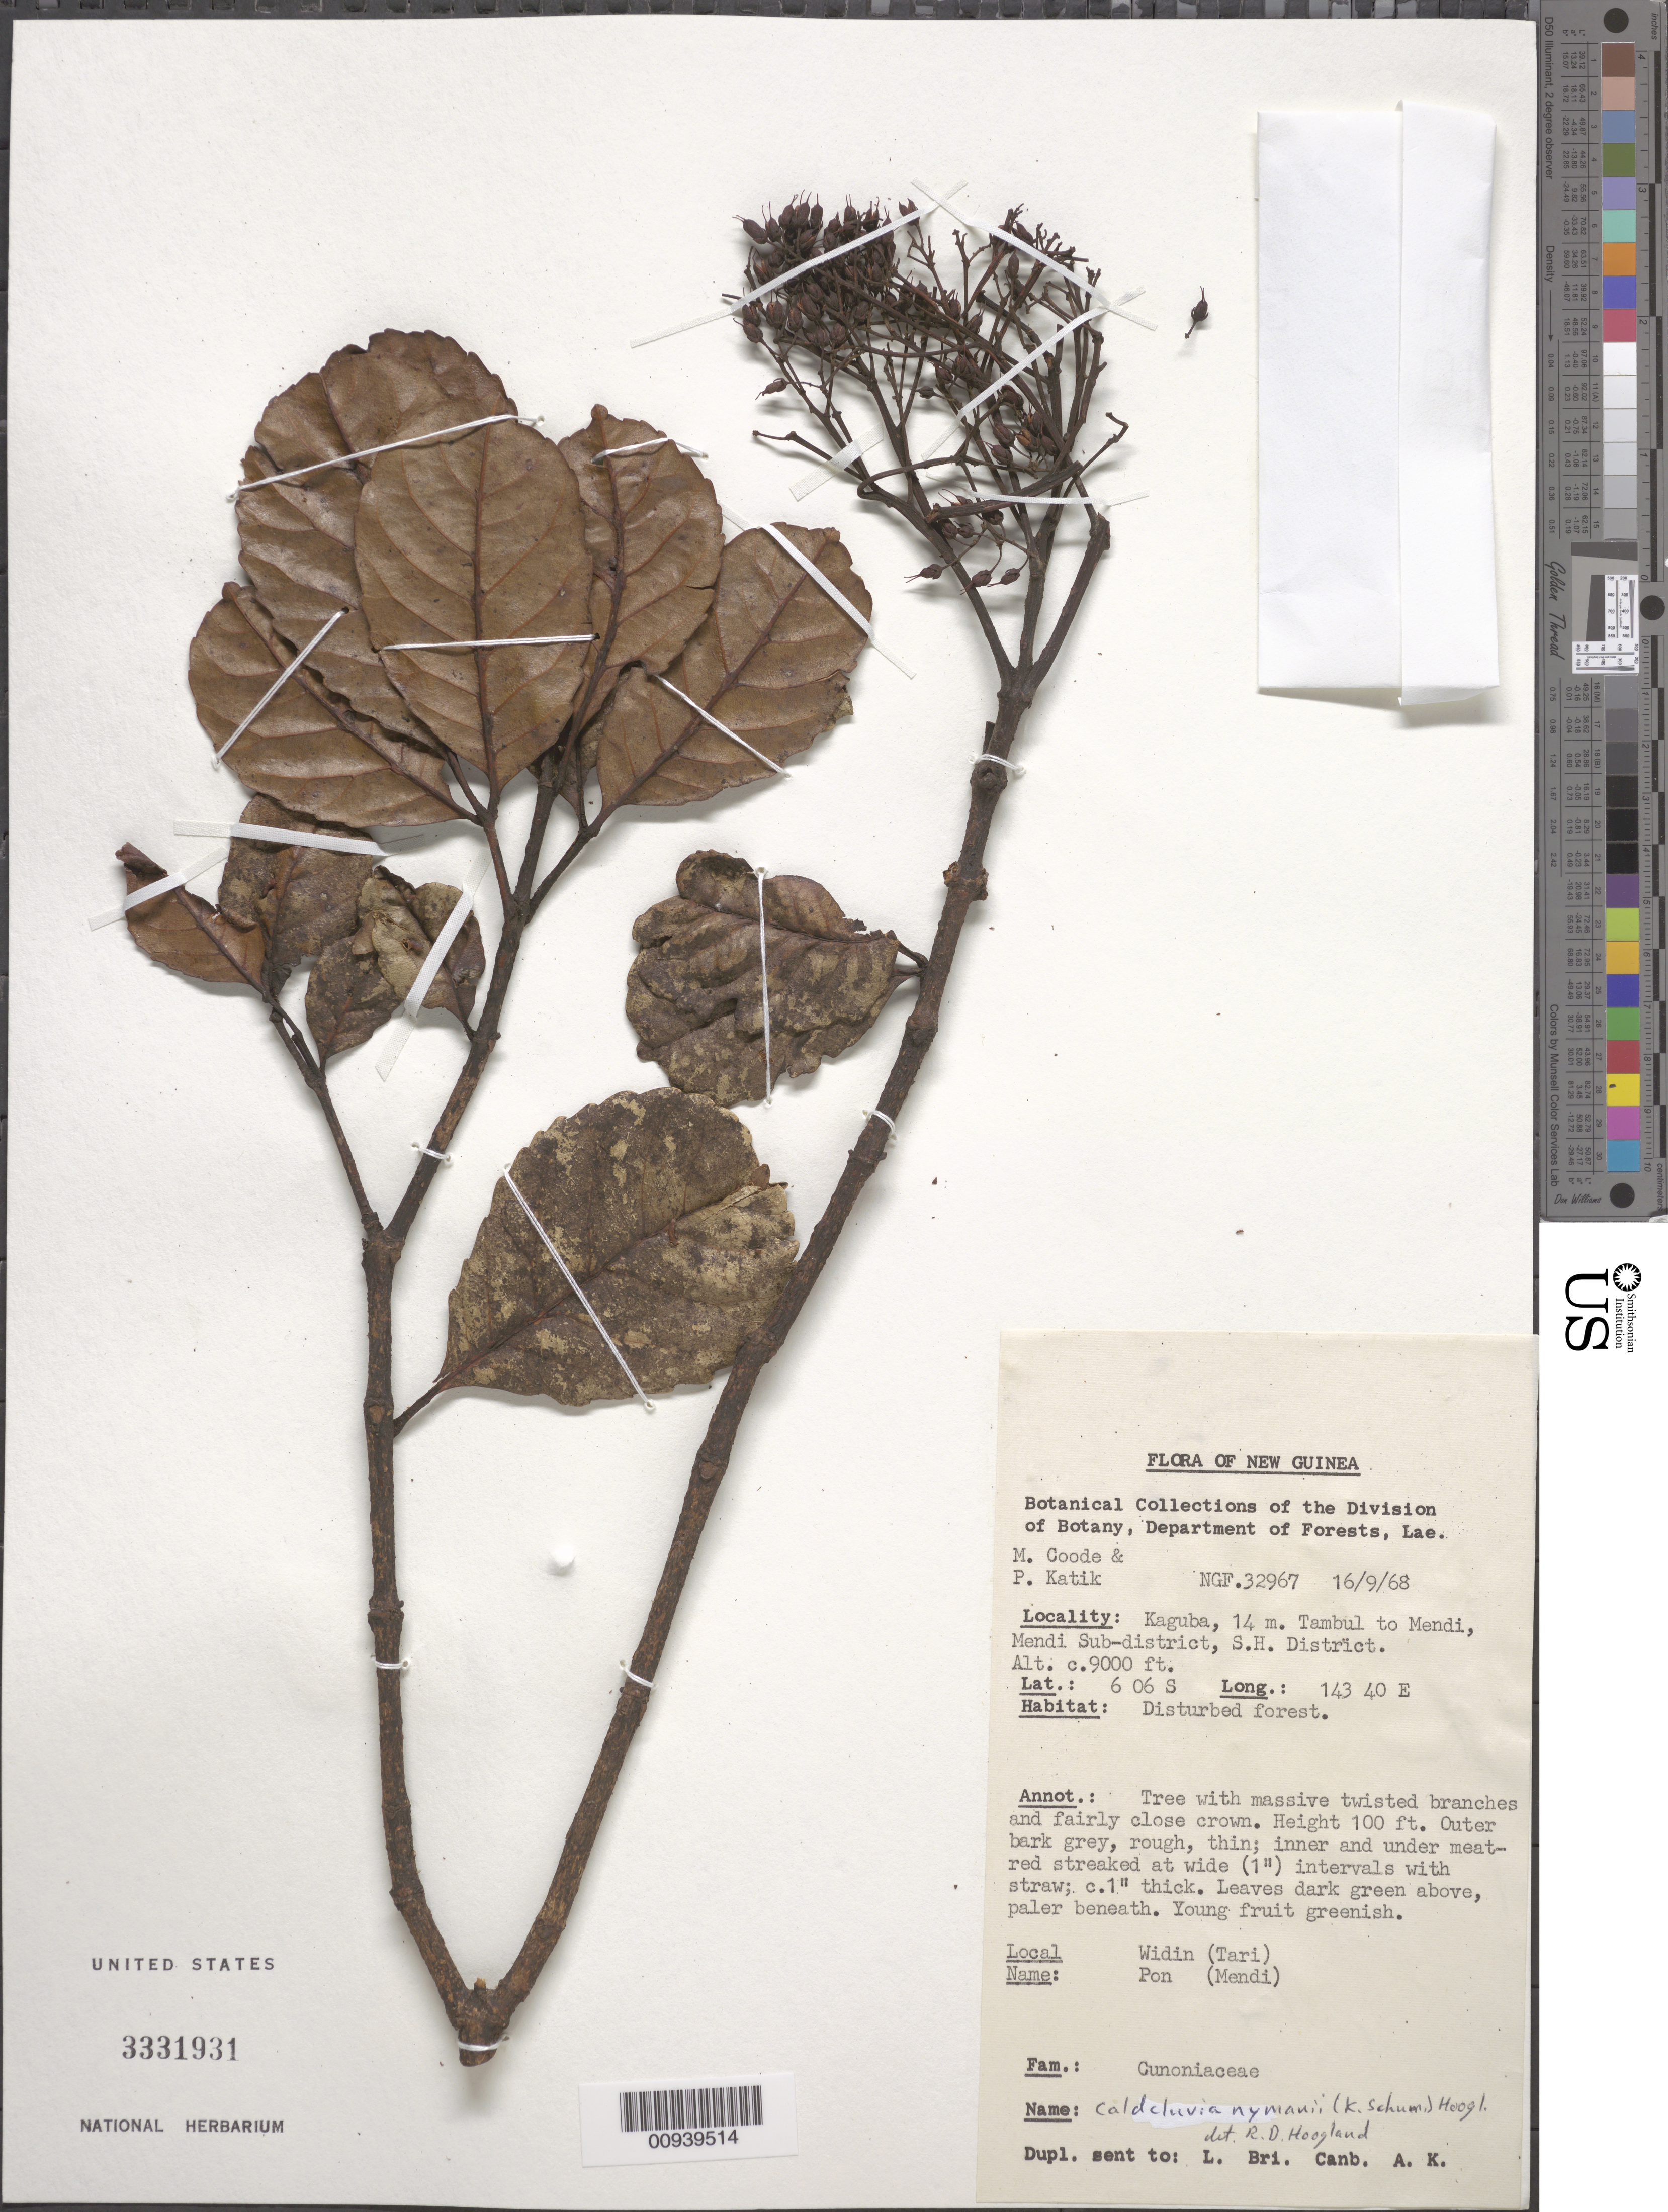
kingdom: Plantae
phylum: Tracheophyta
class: Magnoliopsida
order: Oxalidales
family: Cunoniaceae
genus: Opocunonia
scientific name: Opocunonia nymanii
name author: (K. Schum.) Schltr.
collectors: M. J. E. Coode & P. Katik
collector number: NGF 32967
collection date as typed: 16 Sep 1968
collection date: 1968-09-16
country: Papua New Guinea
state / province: Southern Highlands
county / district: Mendi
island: New Guinea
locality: Kaguba, 14 m. Tambul to Mendi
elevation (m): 2743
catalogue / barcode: US 3331931